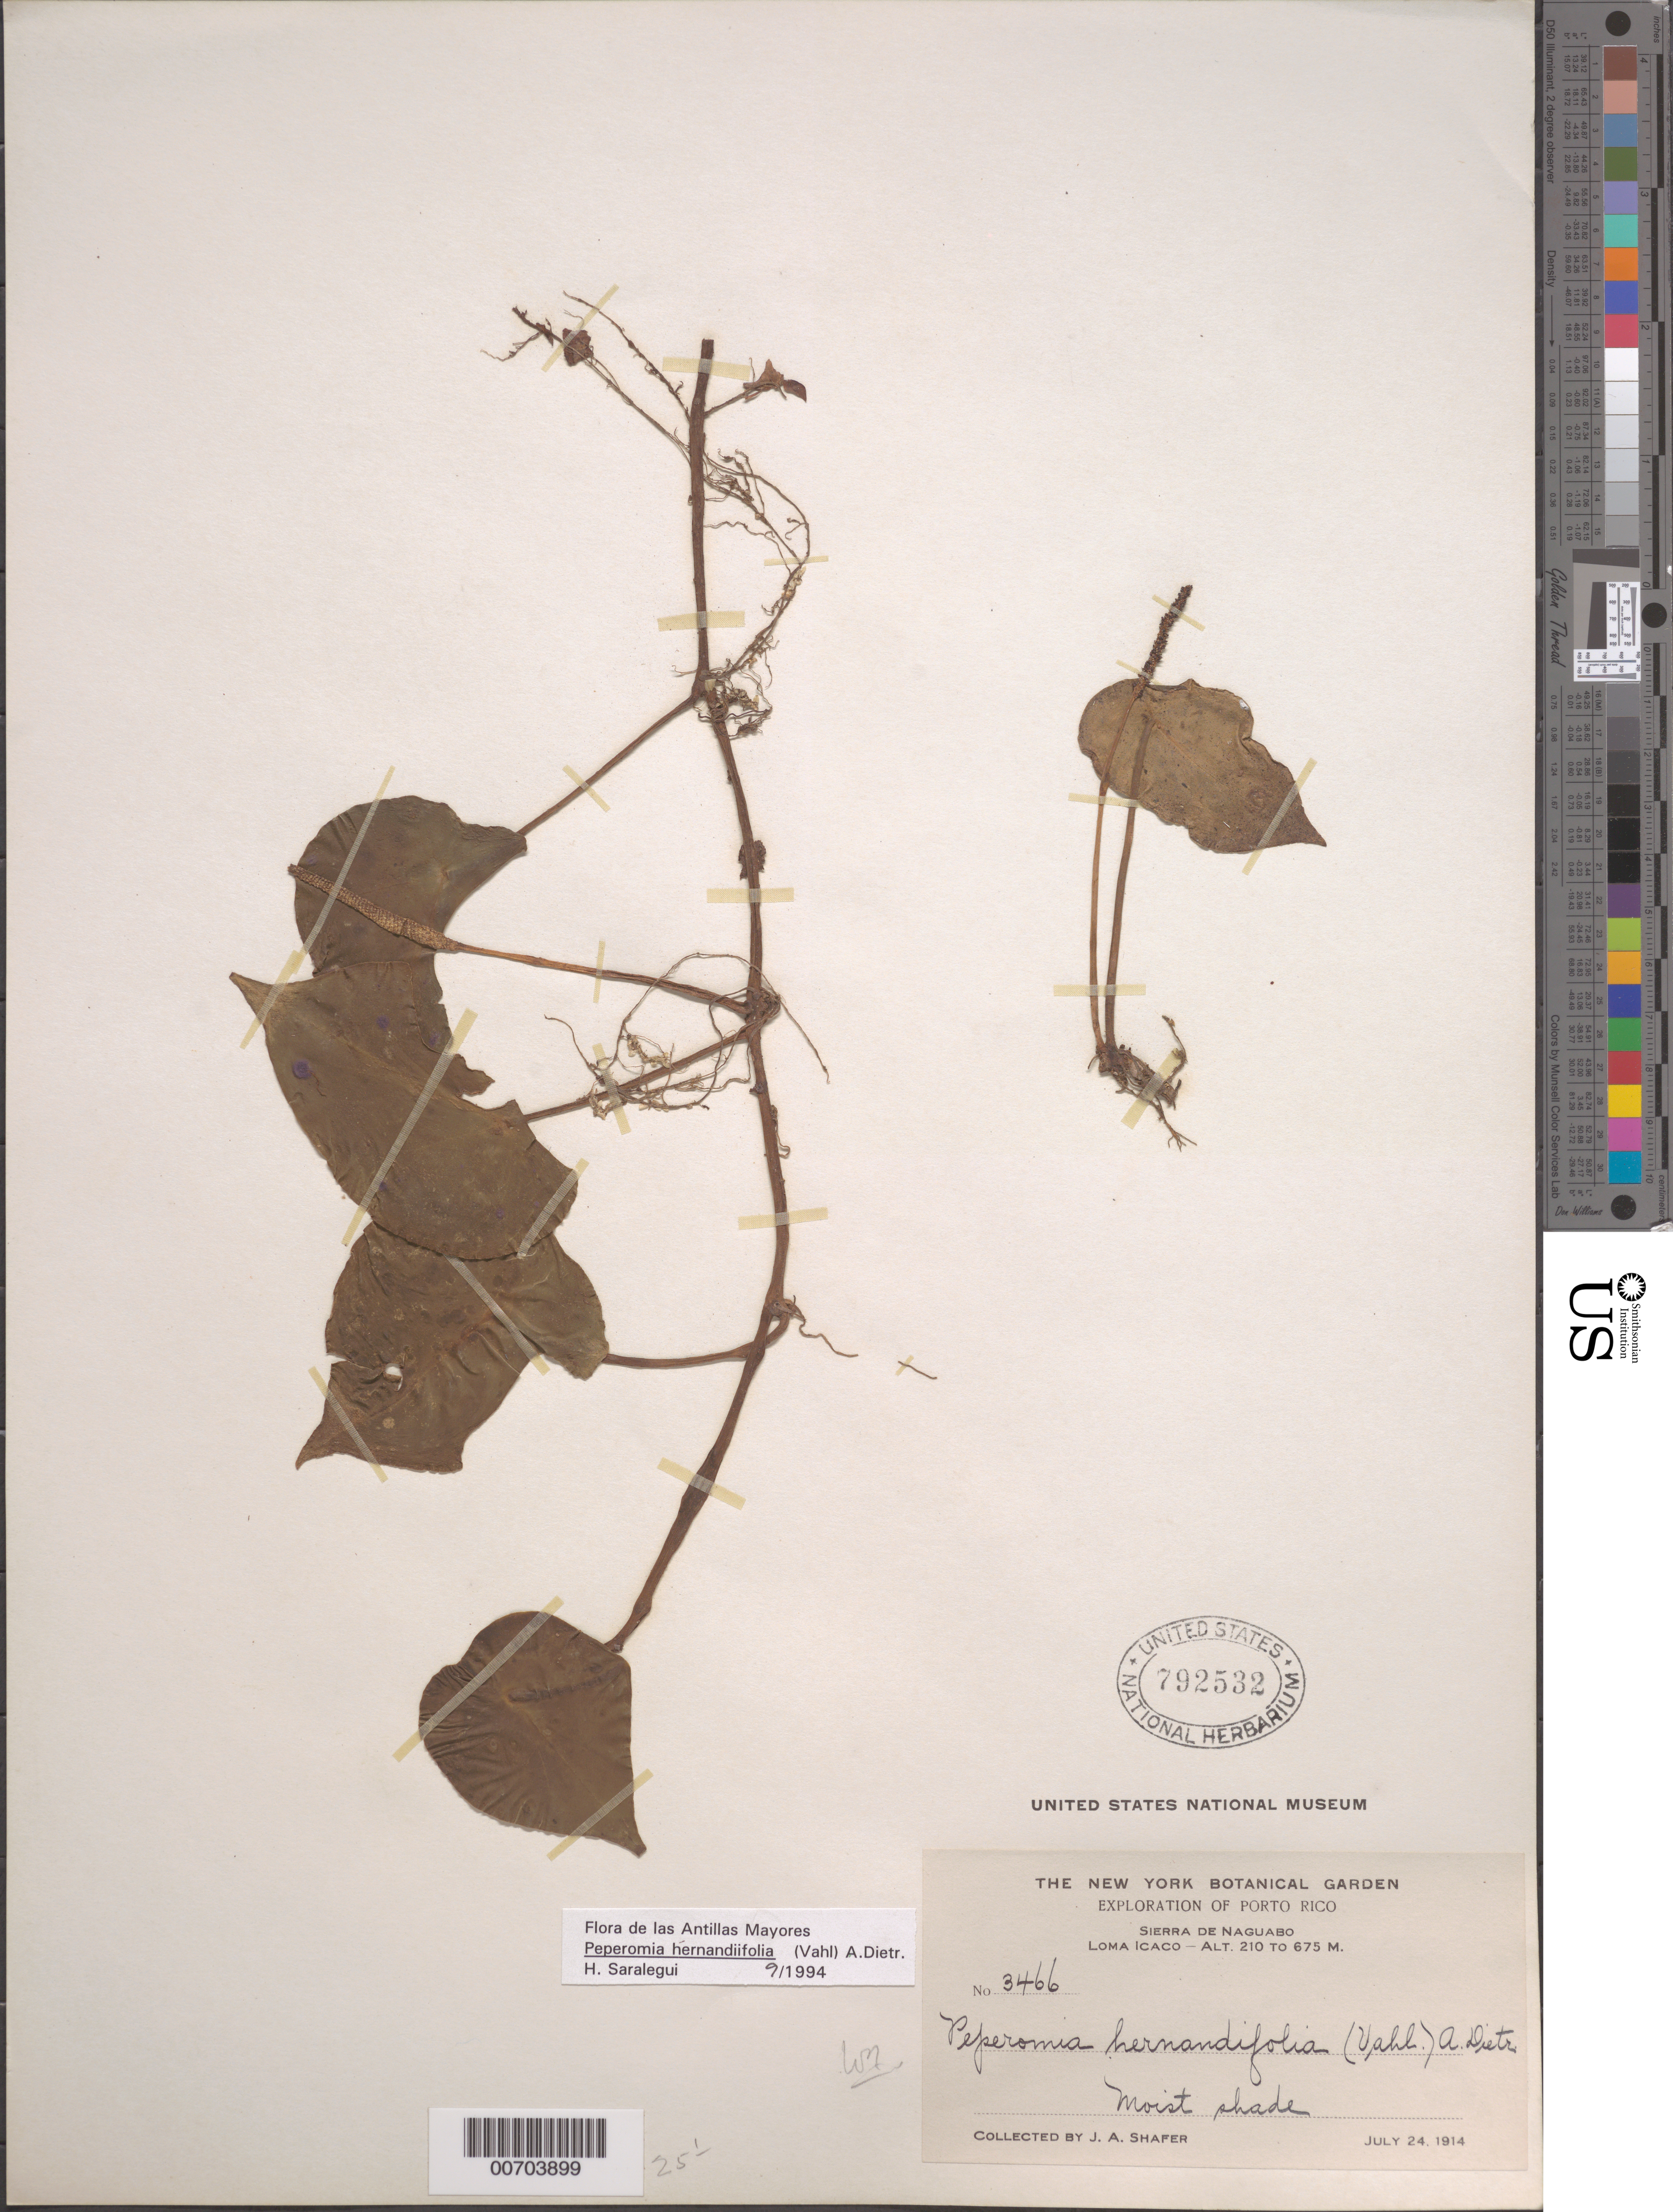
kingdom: Plantae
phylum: Tracheophyta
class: Magnoliopsida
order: Piperales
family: Piperaceae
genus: Peperomia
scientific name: Peperomia hernandiifolia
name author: (Vahl) A. Dietr.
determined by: Saralegui Boza, H.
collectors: J. A. Shafer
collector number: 3466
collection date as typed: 24 Jul 1914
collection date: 1914-07-24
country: Puerto Rico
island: Greater Antilles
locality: Sierra de Naguabo; Loma Icaco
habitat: Moist shade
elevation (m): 210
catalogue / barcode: US 792532